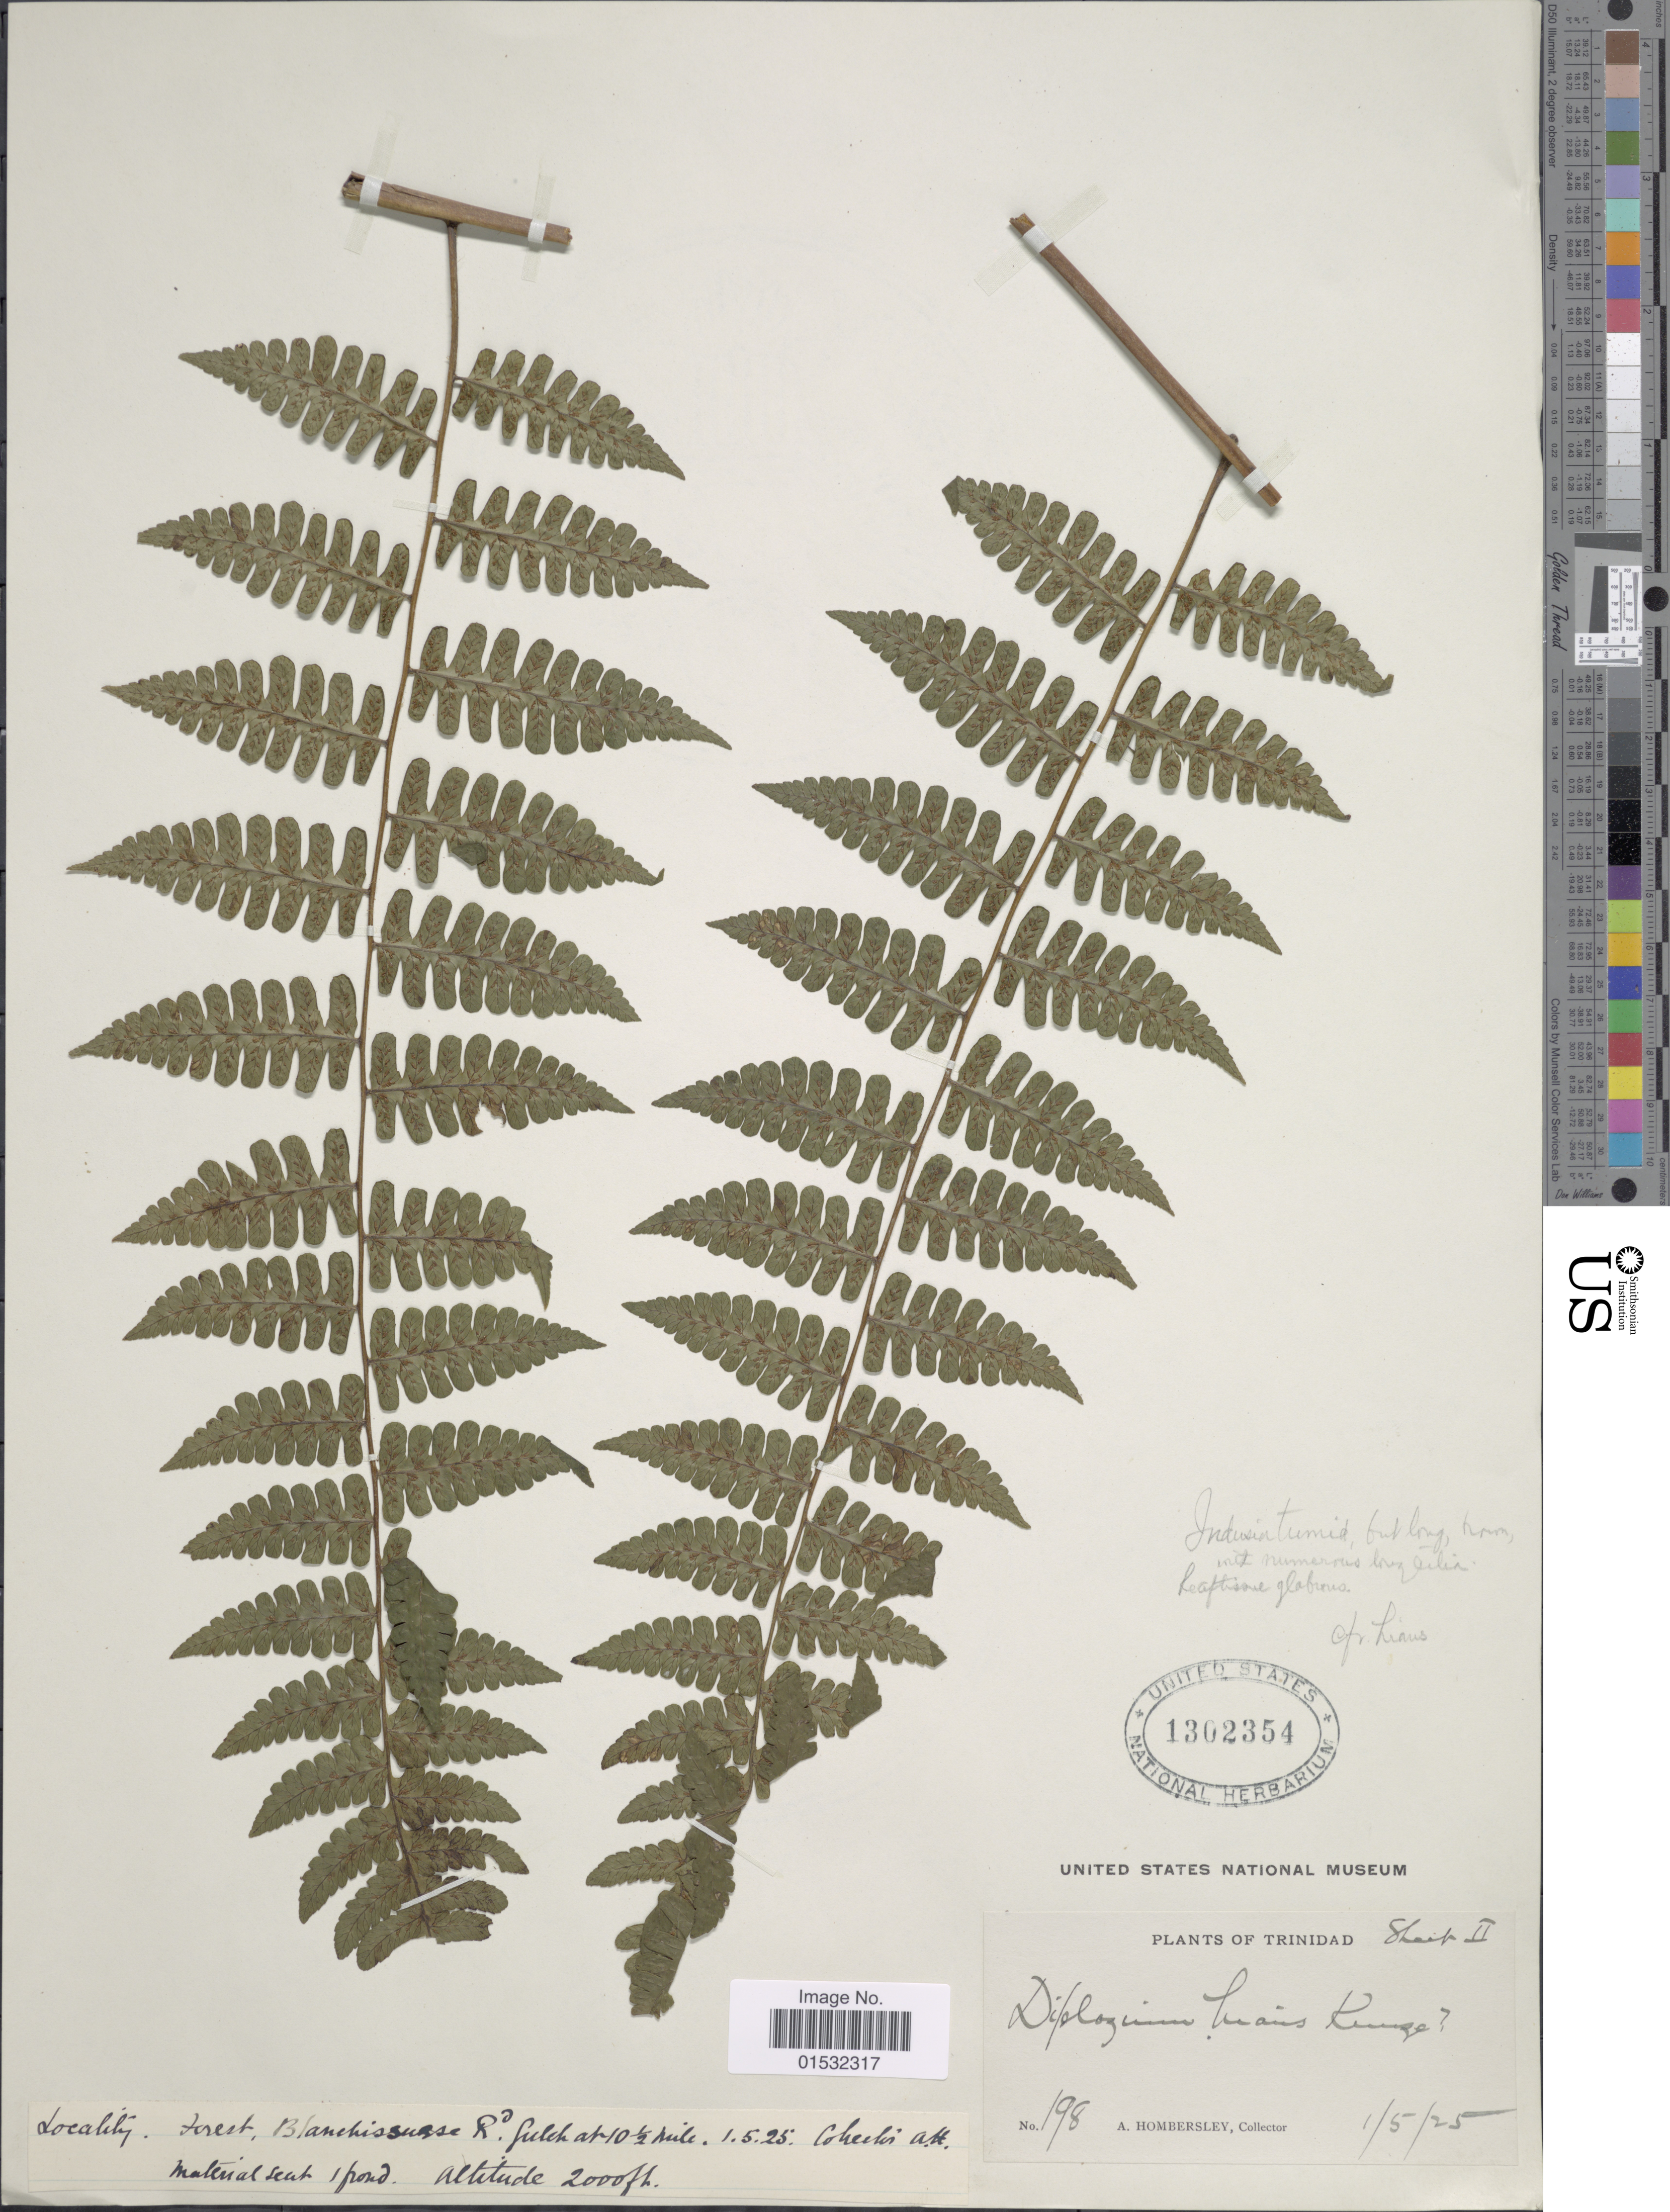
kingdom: Plantae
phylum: Tracheophyta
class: Polypodiopsida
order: Polypodiales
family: Athyriaceae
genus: Diplazium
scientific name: Diplazium hians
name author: Kunze ex Klotzsch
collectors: A. Hombersley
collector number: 198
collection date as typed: Transcribed d/m/y: 1/5/25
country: Trinidad and Tobago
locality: Trinidad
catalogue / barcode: US 1302354